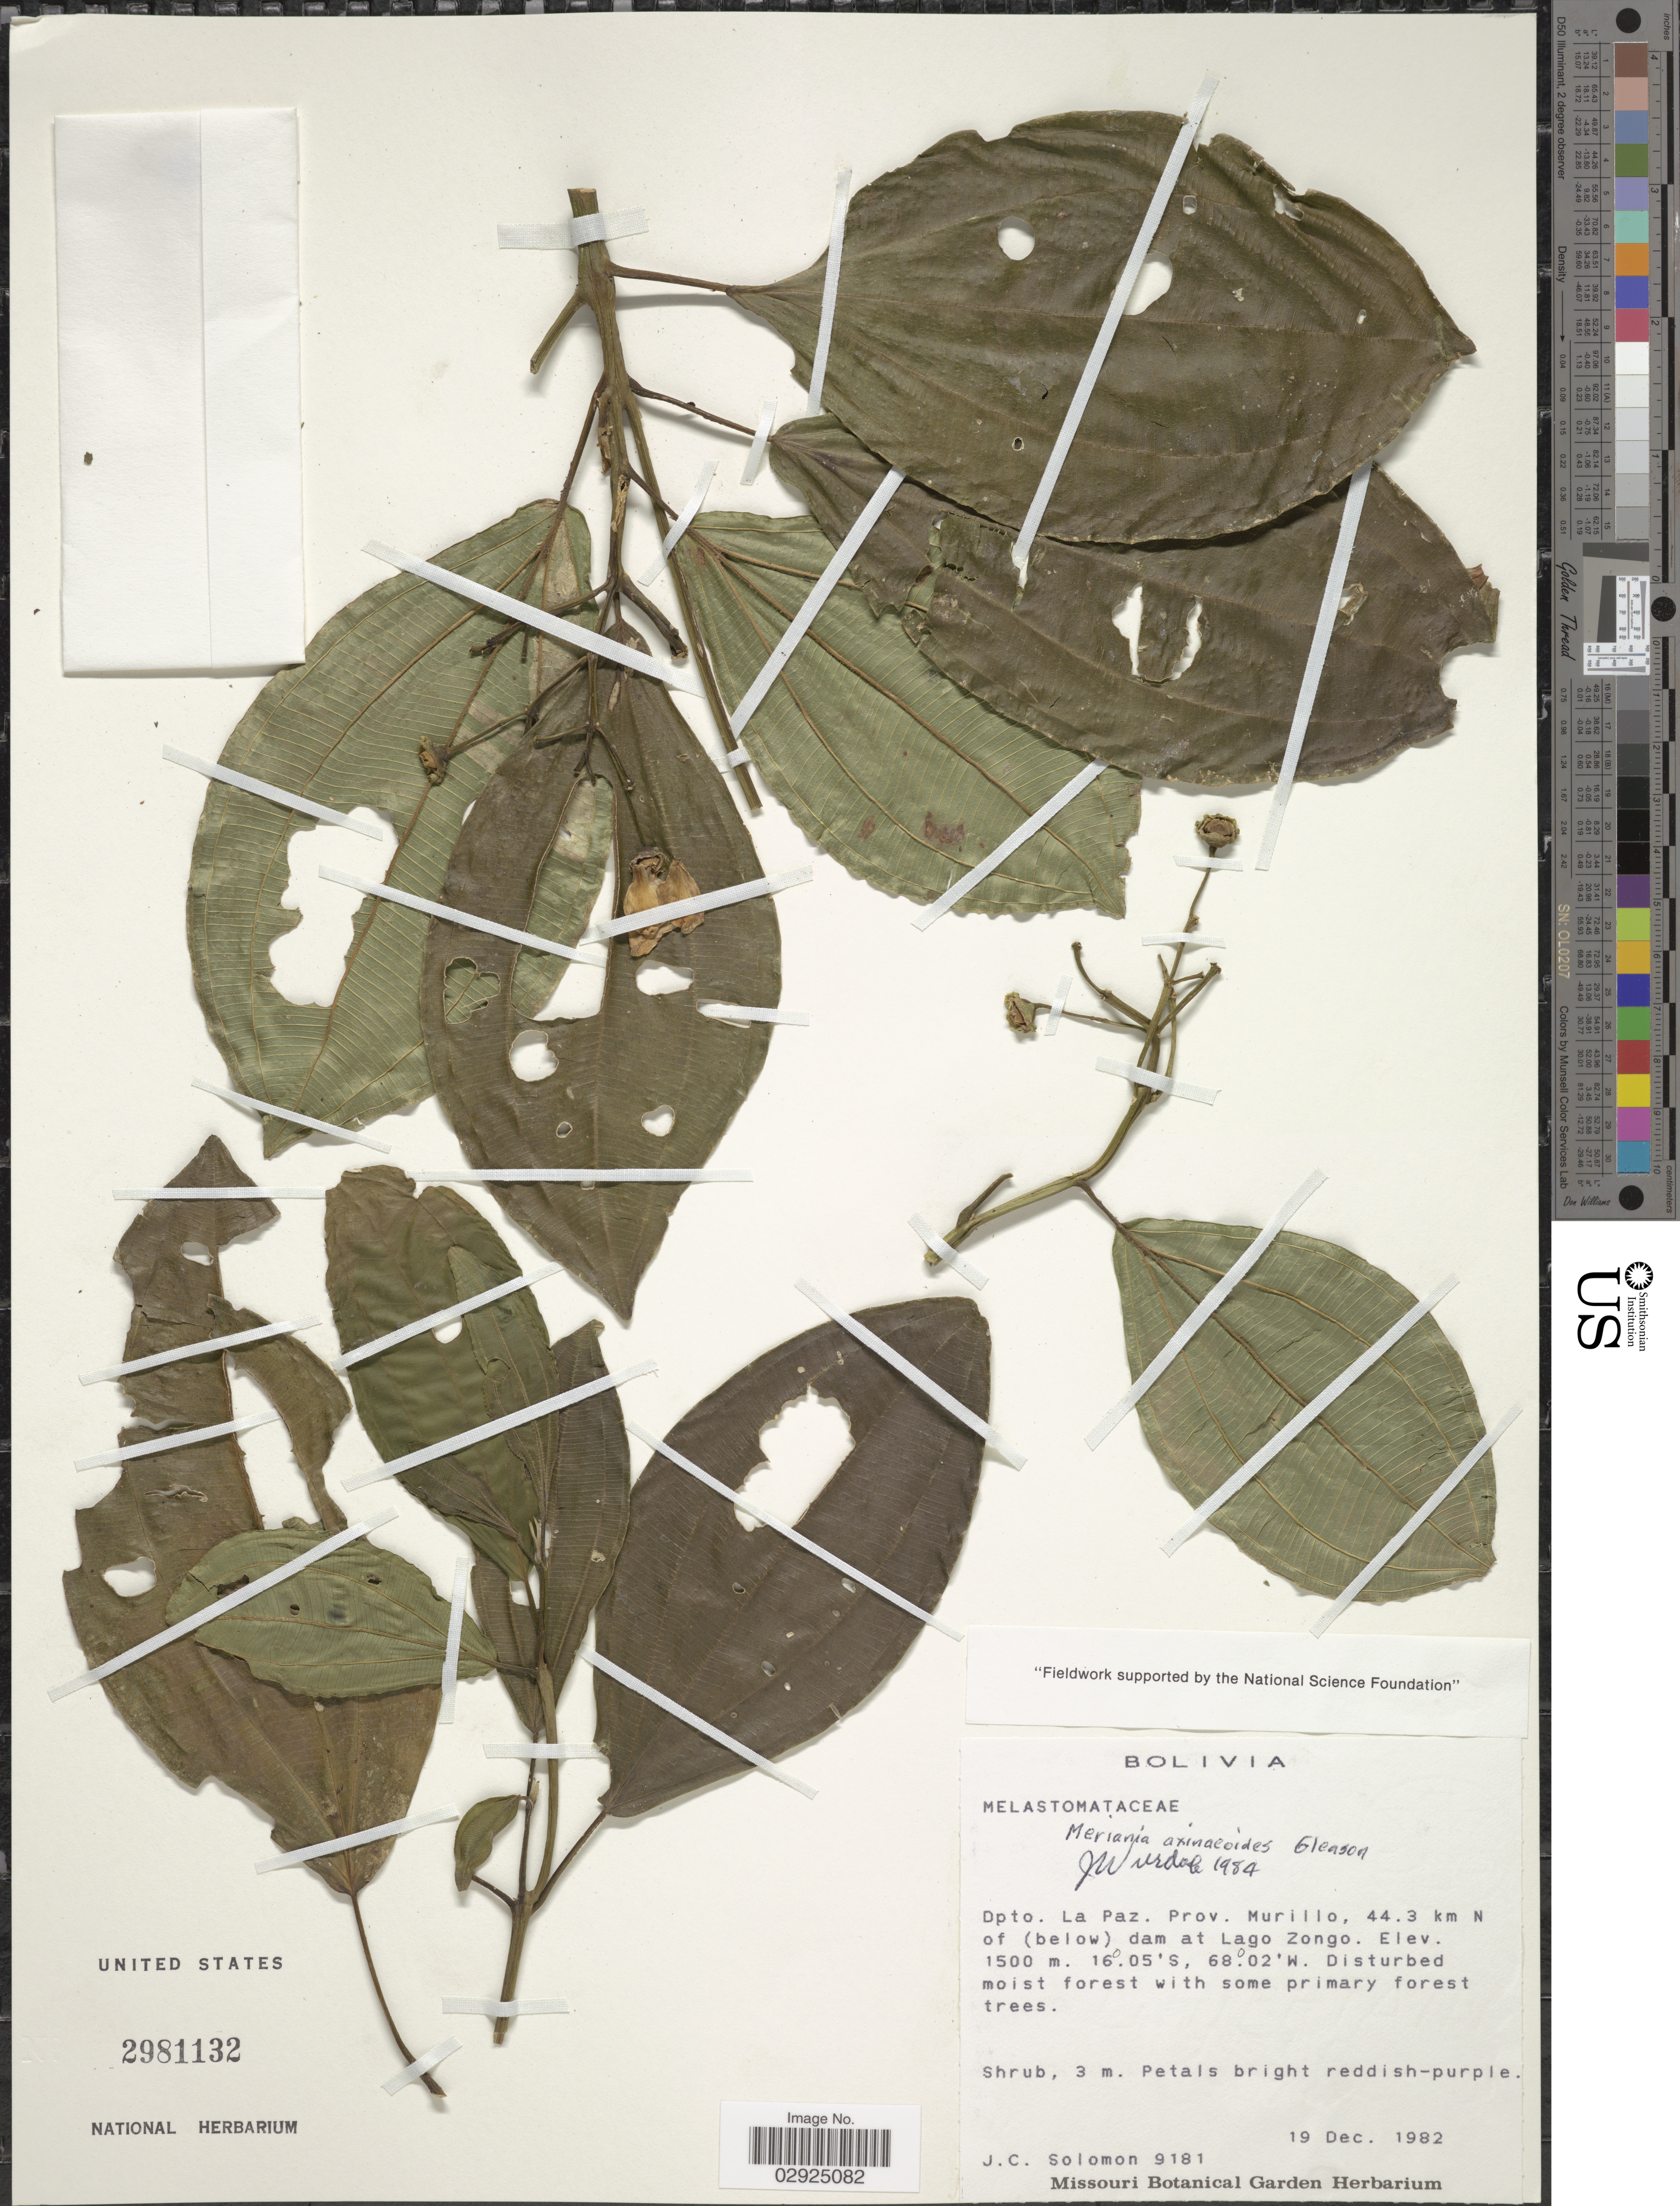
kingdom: Plantae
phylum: Tracheophyta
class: Magnoliopsida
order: Myrtales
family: Melastomataceae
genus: Meriania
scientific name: Meriania axinaeoides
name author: Gleason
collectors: J. C. Solomon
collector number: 9181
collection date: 1982-12-19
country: Bolivia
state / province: La Paz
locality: Dpto. La Paz. Prov. Murillo, 44.3 km N of (below) dam at Lago Zongo.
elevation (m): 1500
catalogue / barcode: US 2981132